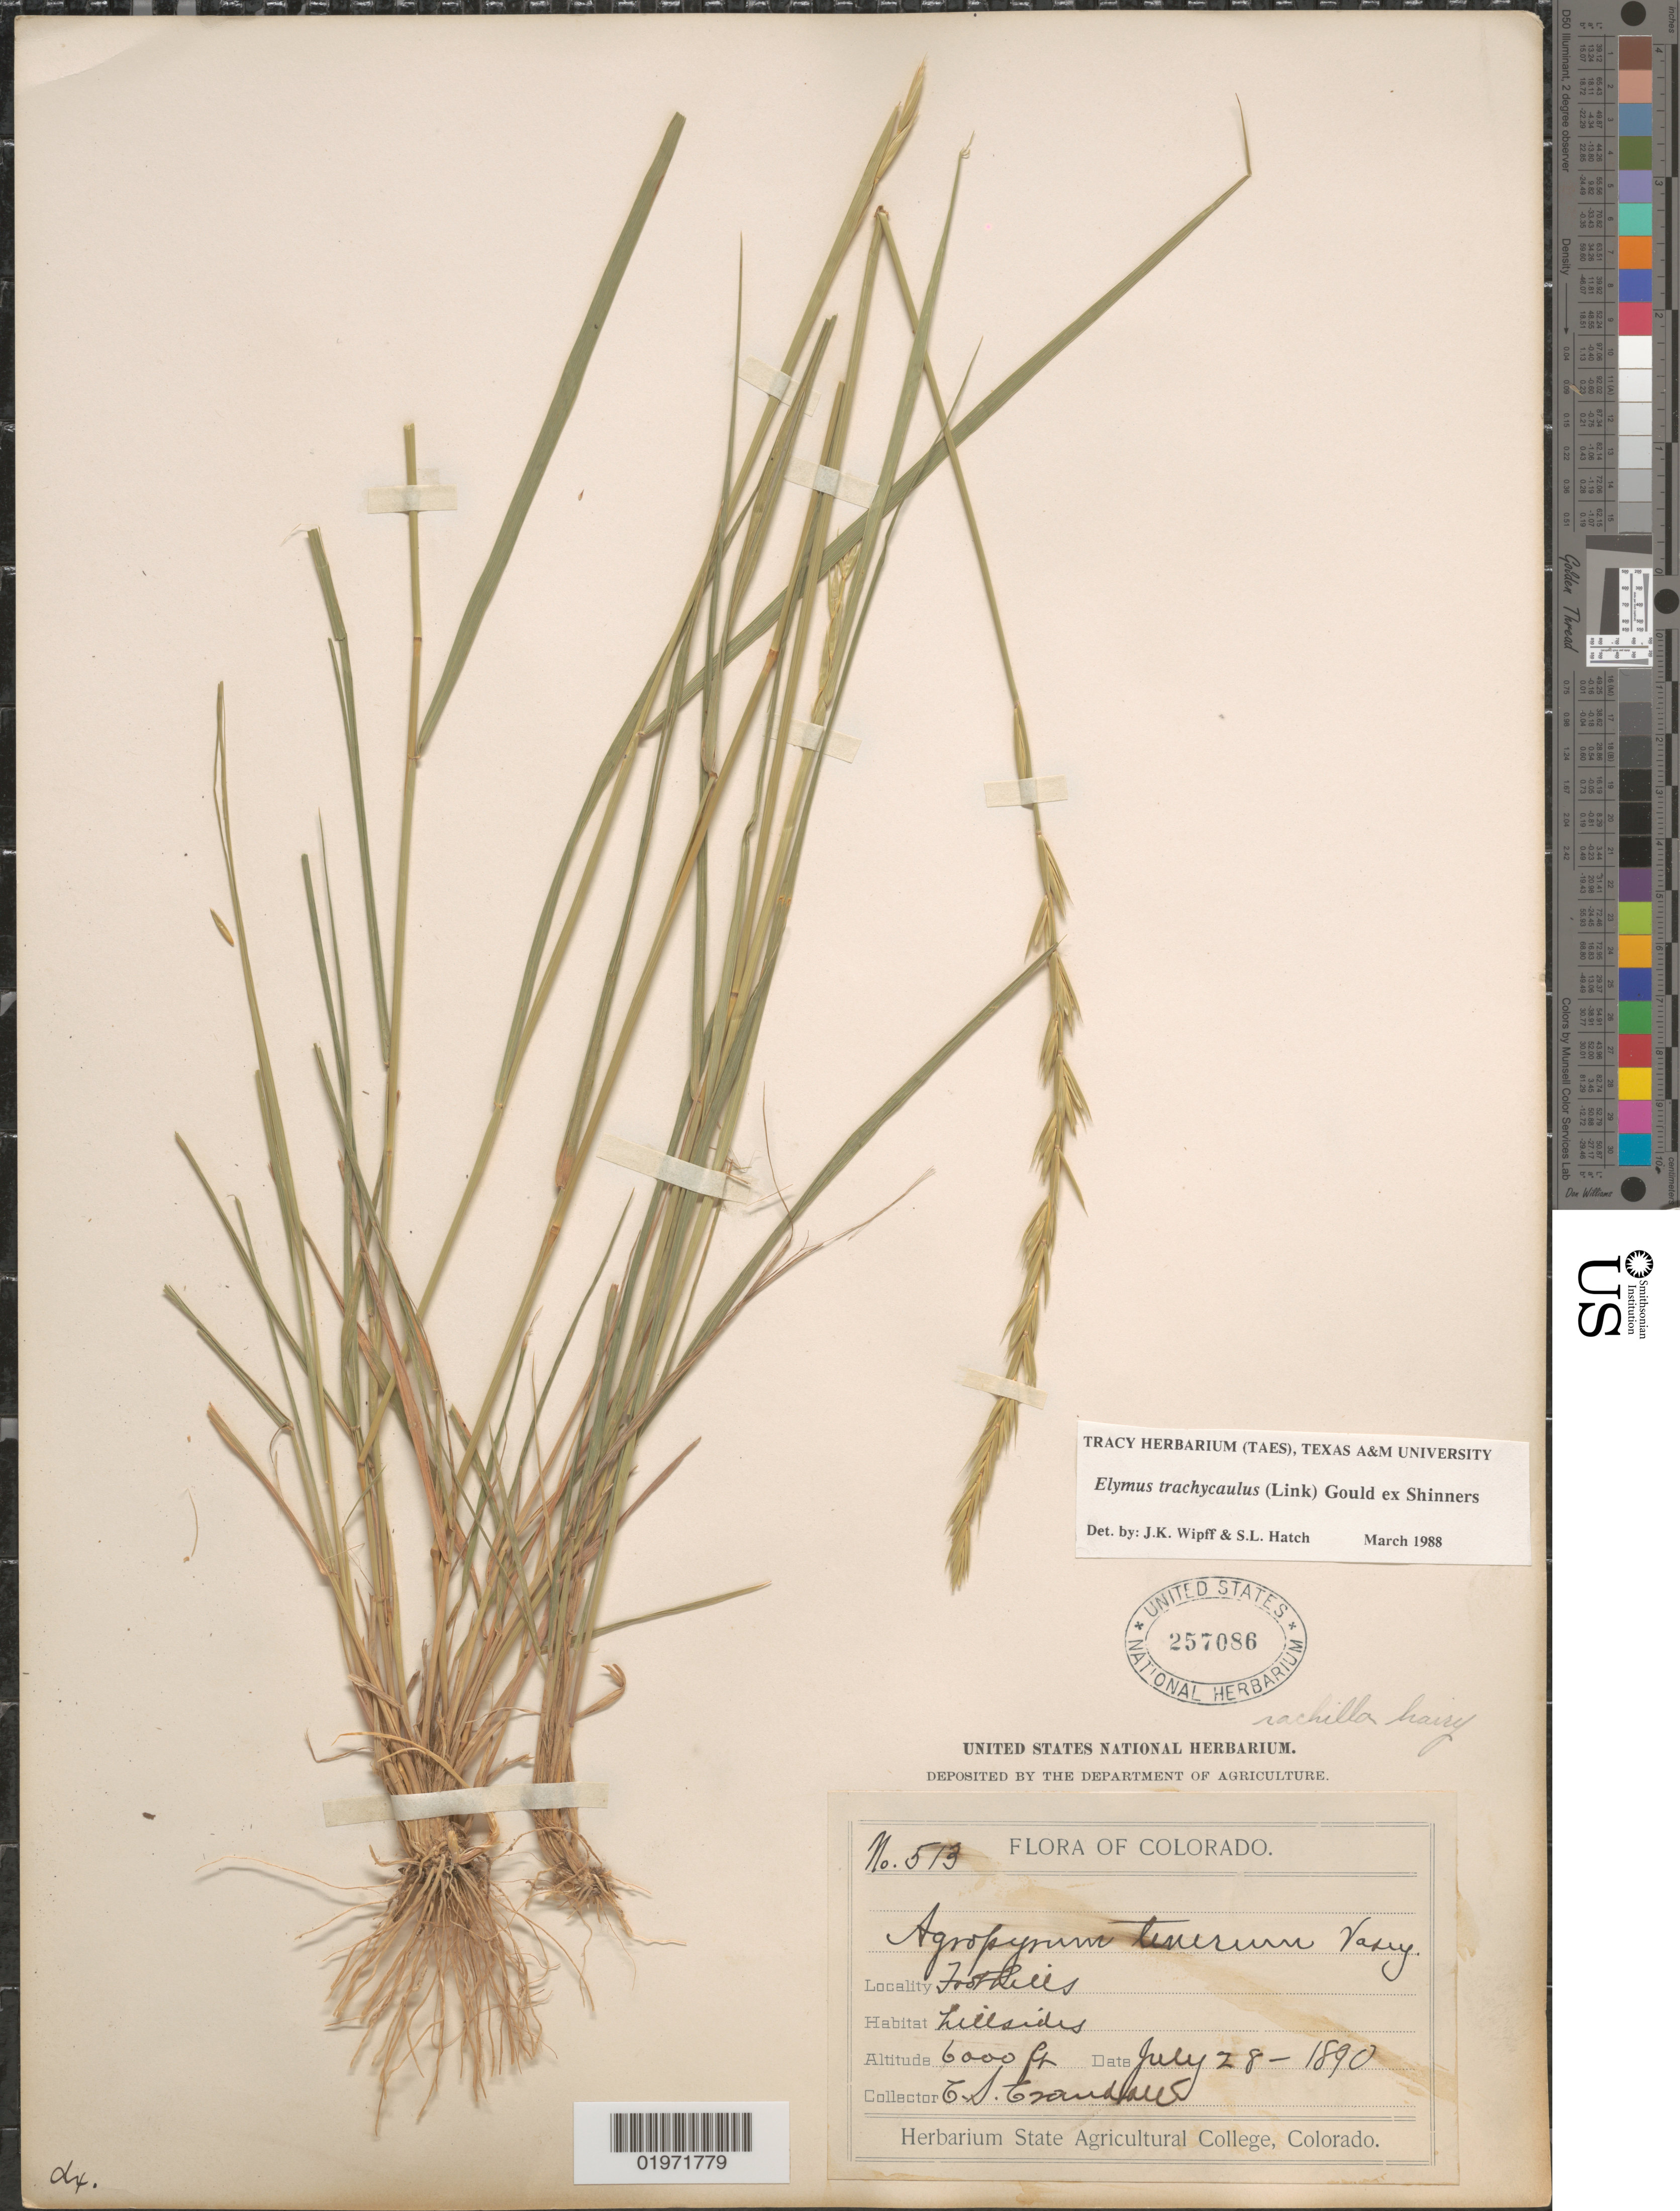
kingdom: Plantae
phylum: Tracheophyta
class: Liliopsida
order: Poales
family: Poaceae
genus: Elymus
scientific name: Elymus trachycaulus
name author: (Link) Gould ex Shinners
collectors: C. Crandall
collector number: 513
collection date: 1890-07-28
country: United States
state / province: Colorado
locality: Foothills. Hillsides.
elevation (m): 1829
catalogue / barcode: US 257086